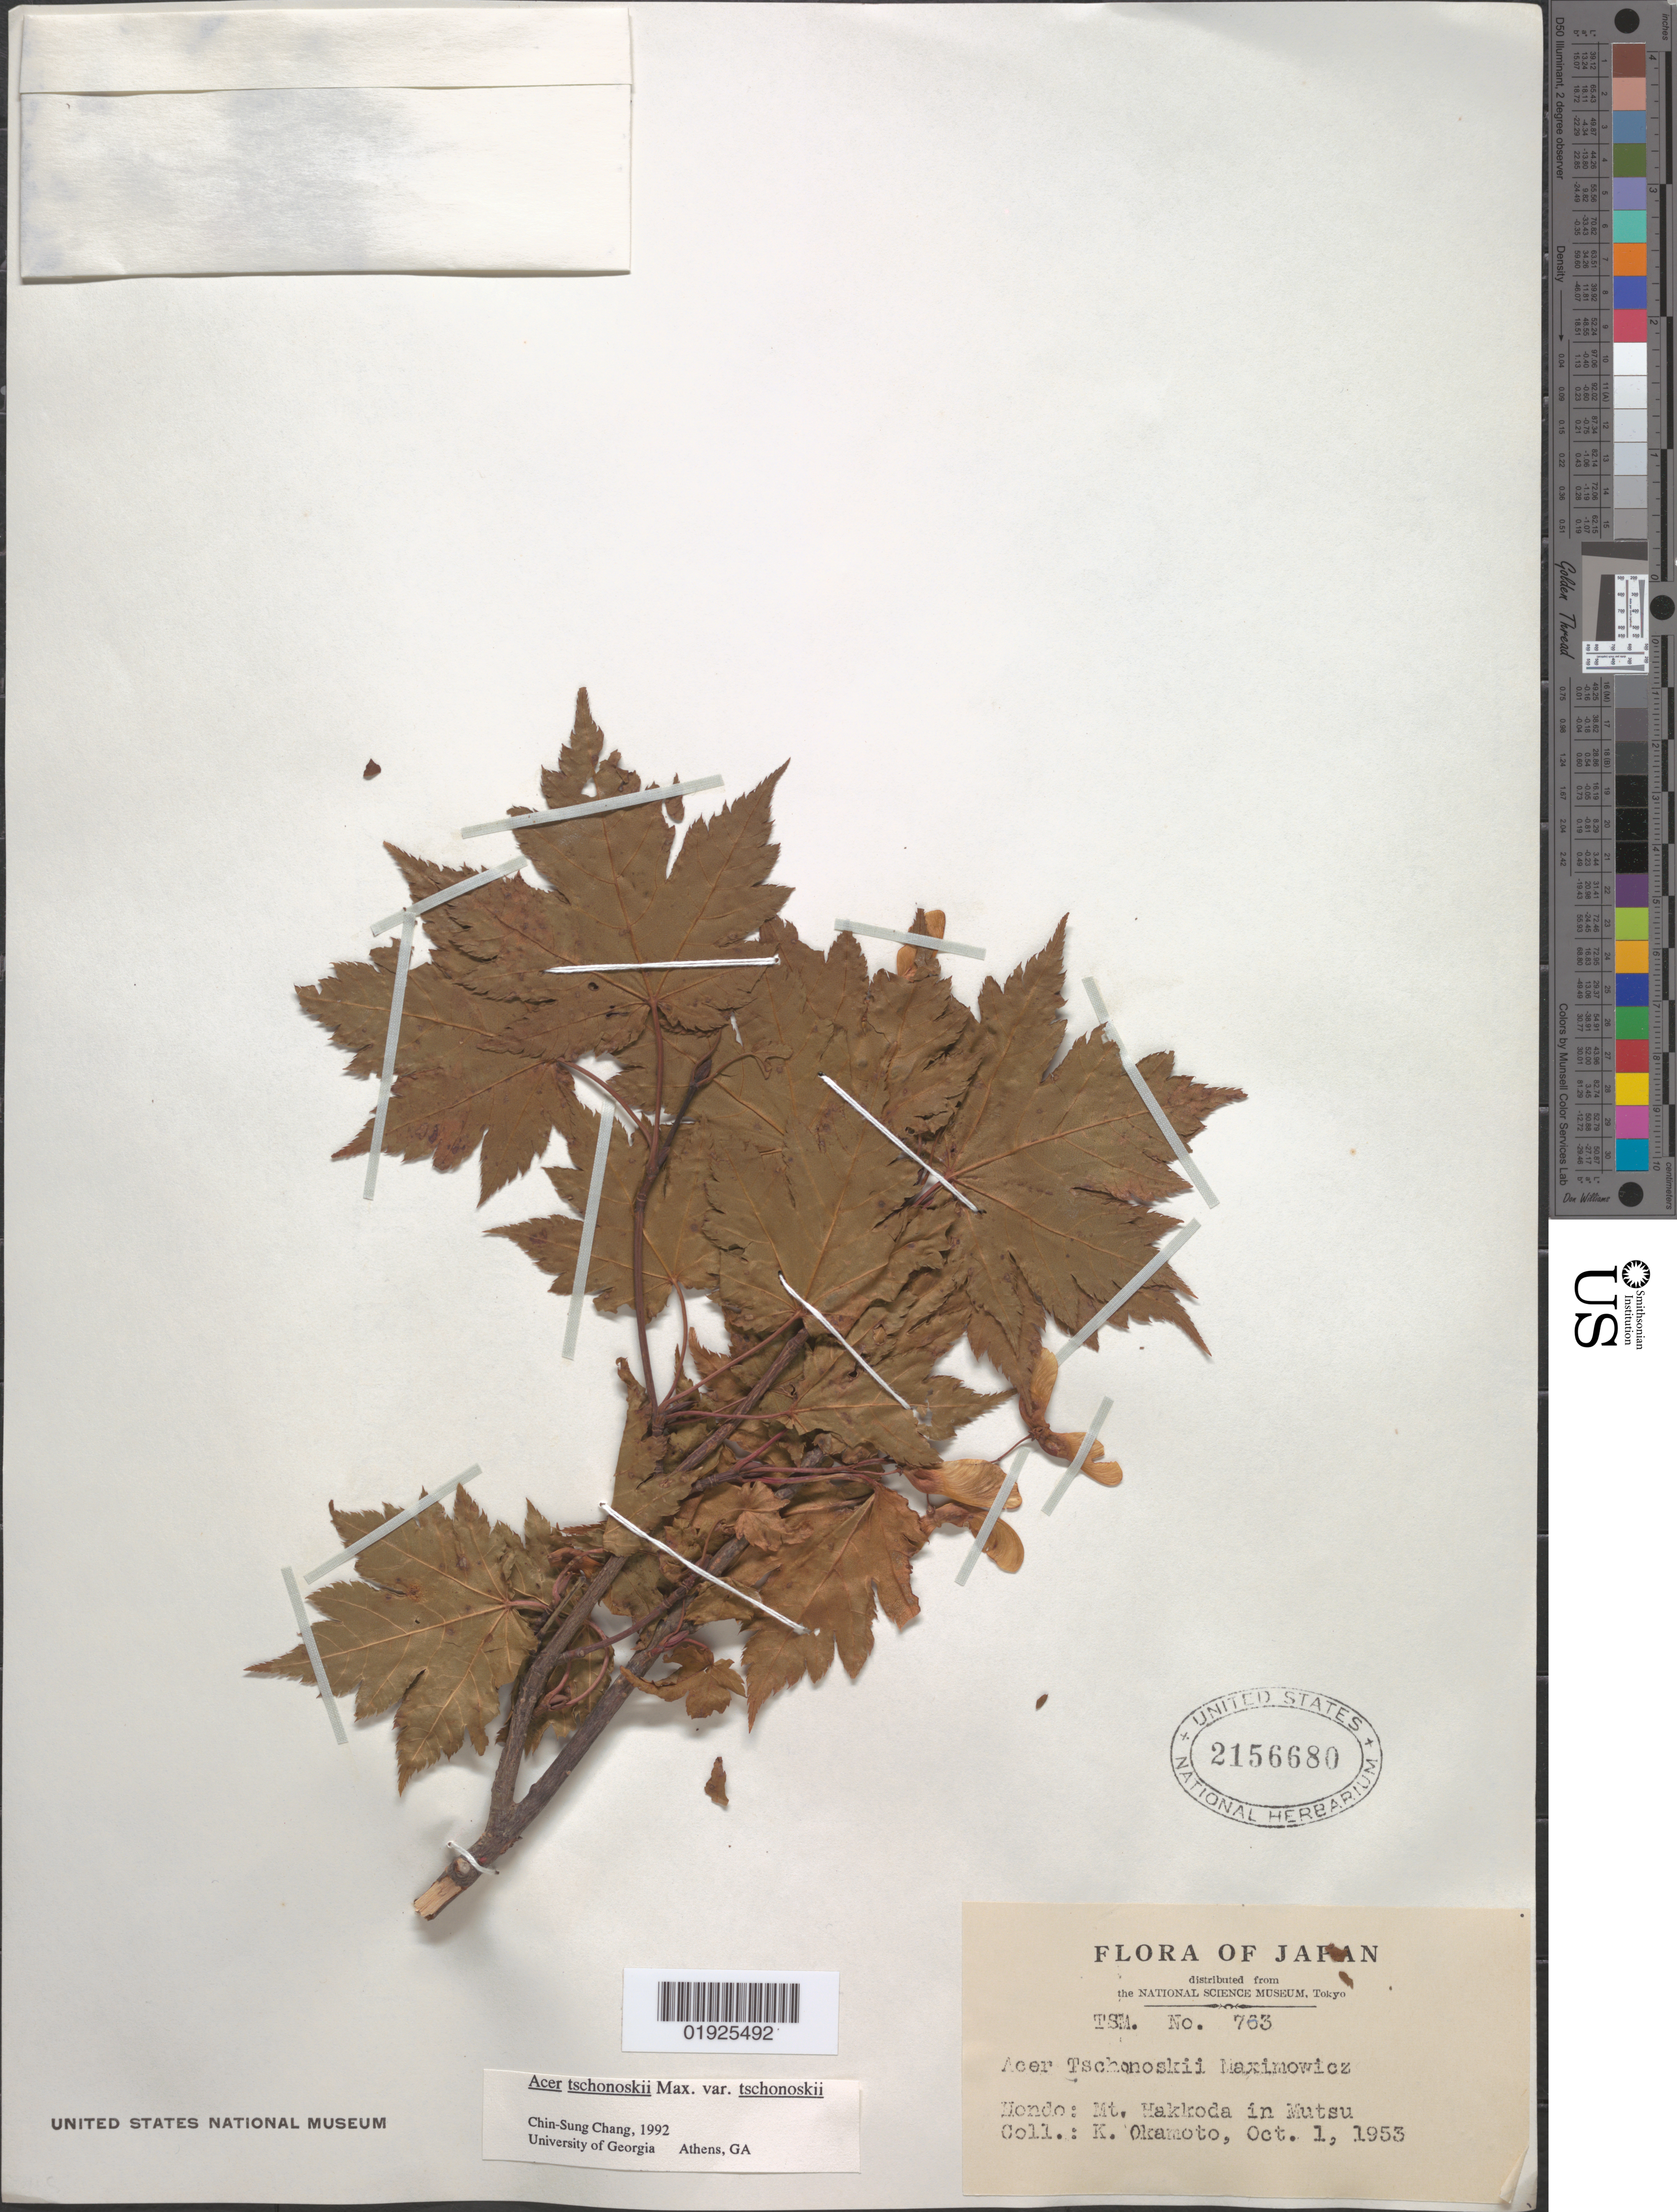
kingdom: Plantae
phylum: Tracheophyta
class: Magnoliopsida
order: Sapindales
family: Sapindaceae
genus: Acer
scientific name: Acer tschonoskii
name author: Maxim.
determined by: Chang, C. S., (SNUA)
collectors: K. Okamoto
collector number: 763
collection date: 1953-10-01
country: Japan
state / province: Aomori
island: Honshu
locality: Hondo: Mt. Hakkoda in Mutsu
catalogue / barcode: US 2156680